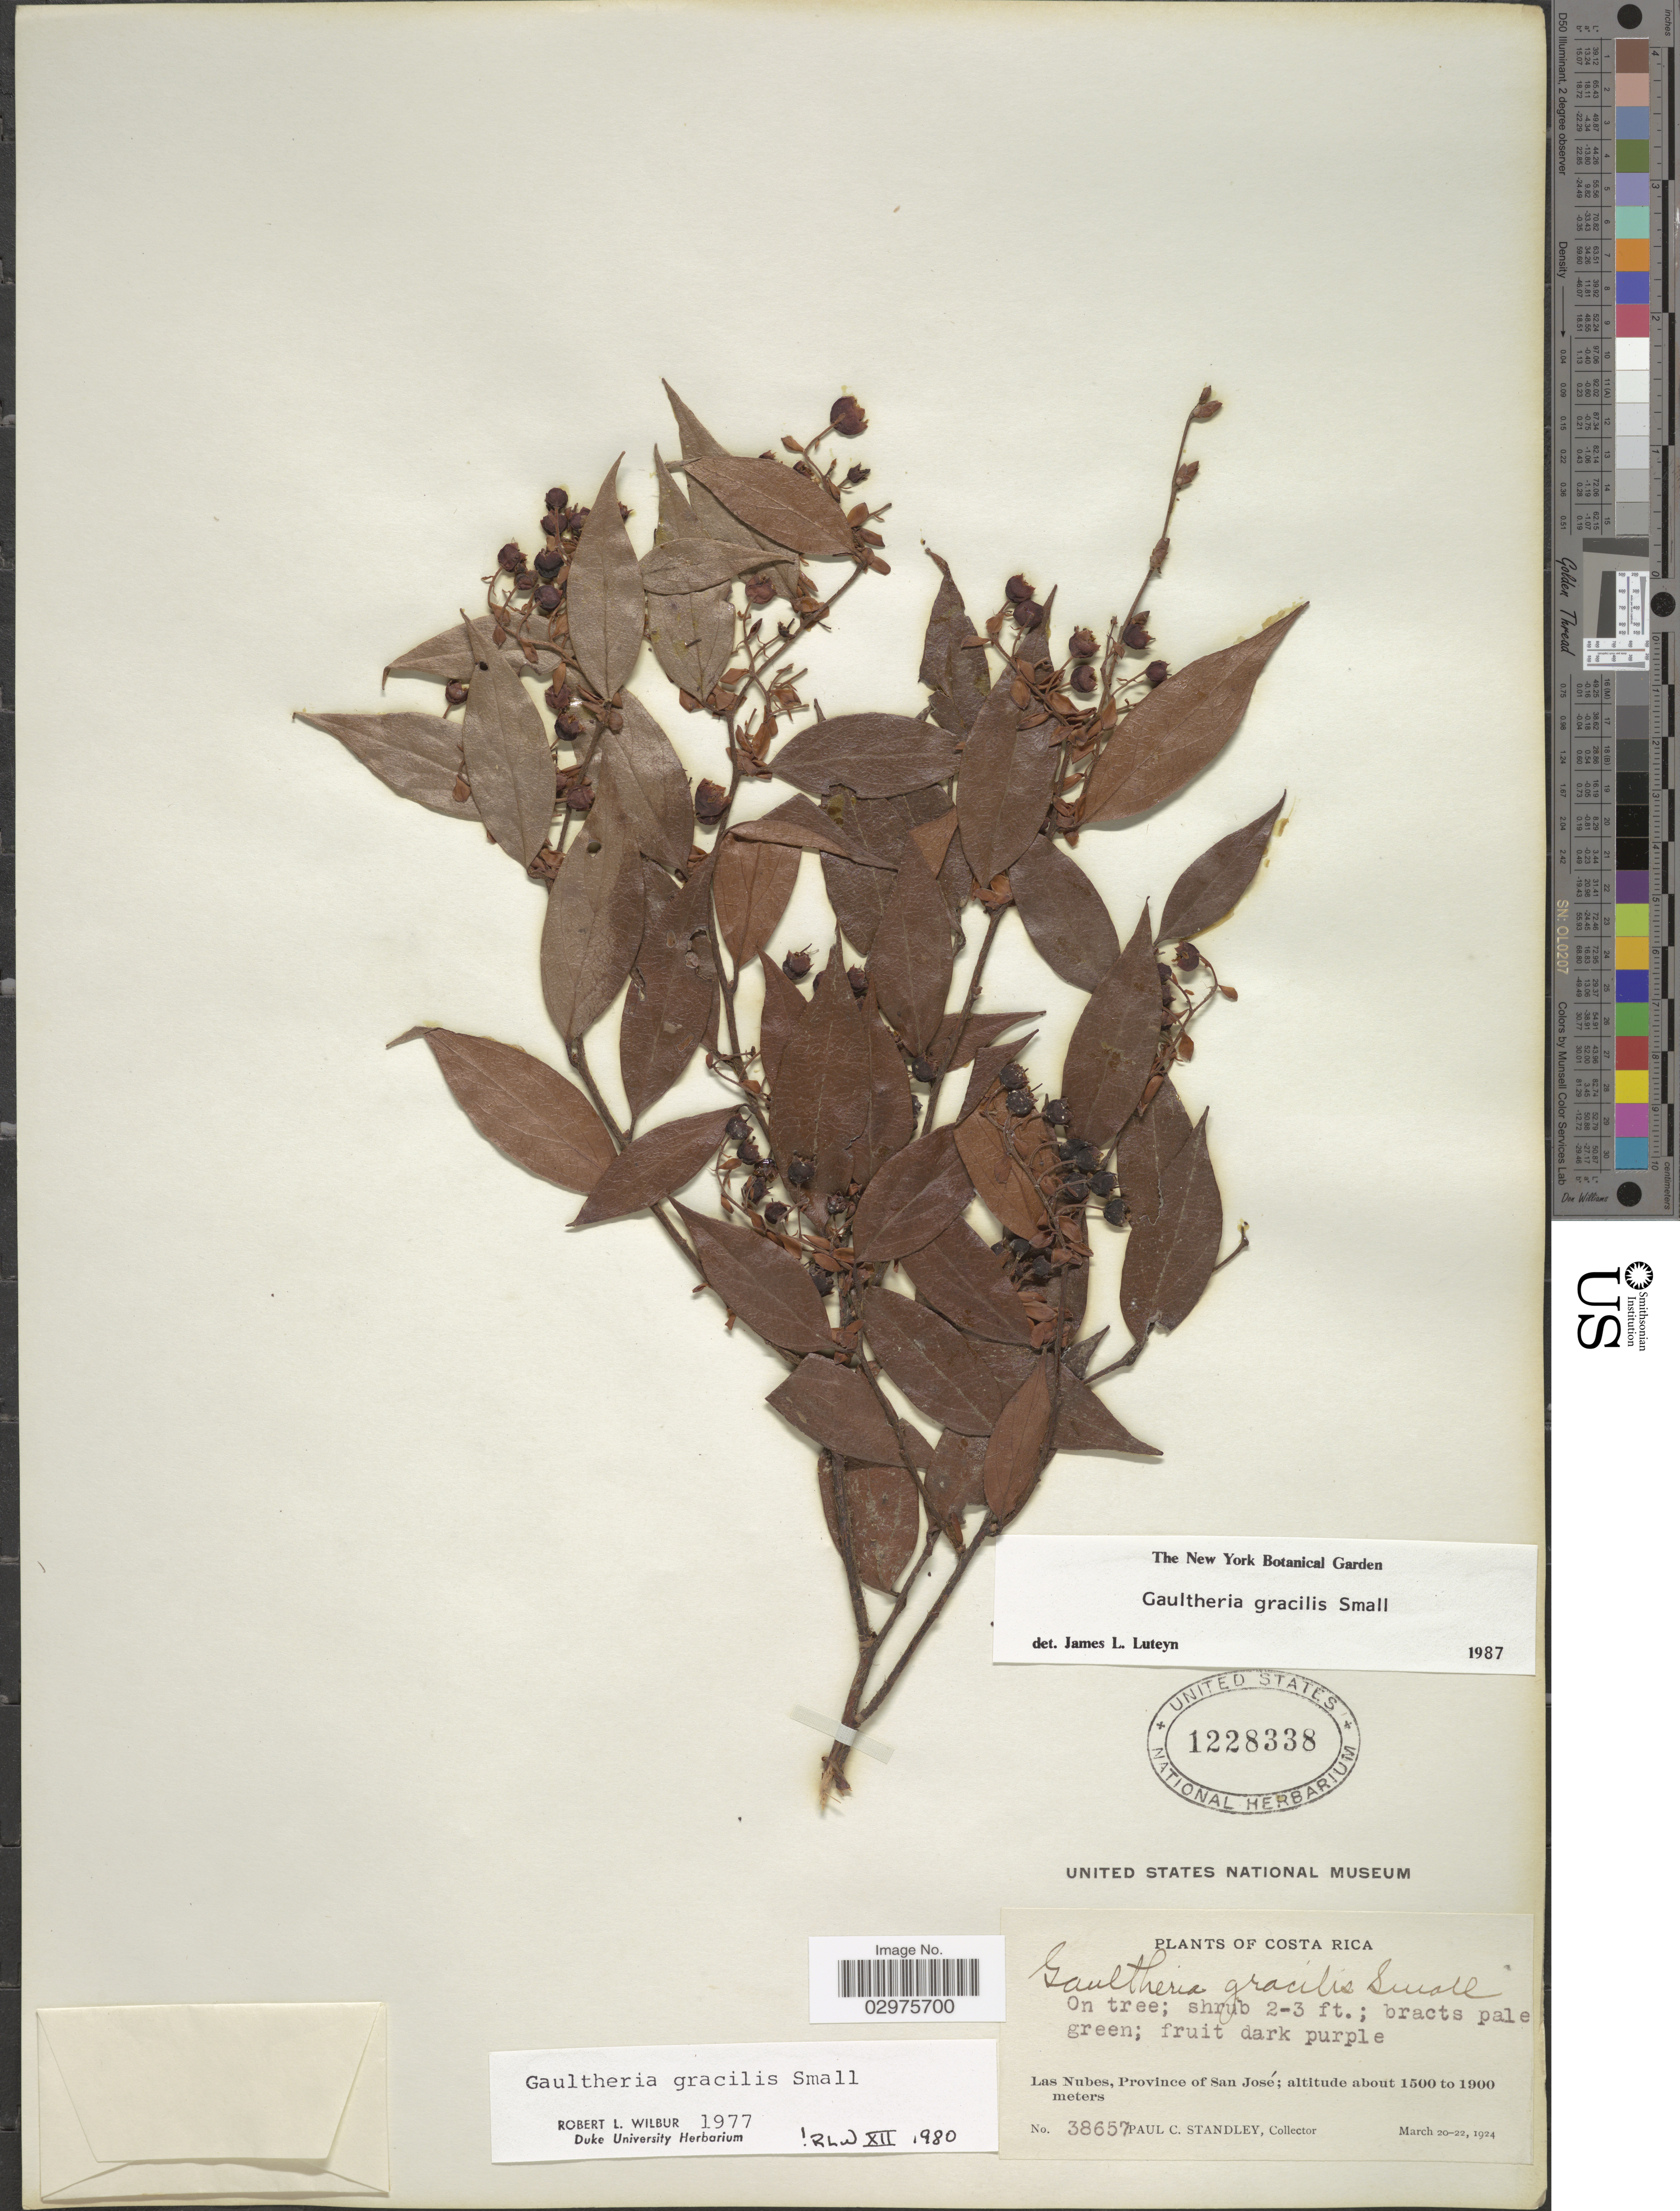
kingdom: Plantae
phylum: Tracheophyta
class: Magnoliopsida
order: Ericales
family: Ericaceae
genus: Gaultheria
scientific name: Gaultheria gracilis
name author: Small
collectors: P. C. Standley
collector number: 38657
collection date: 1924-03-20/1924-03-22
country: Costa Rica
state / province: San José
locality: Las Nubes.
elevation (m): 1500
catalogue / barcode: US 1228338